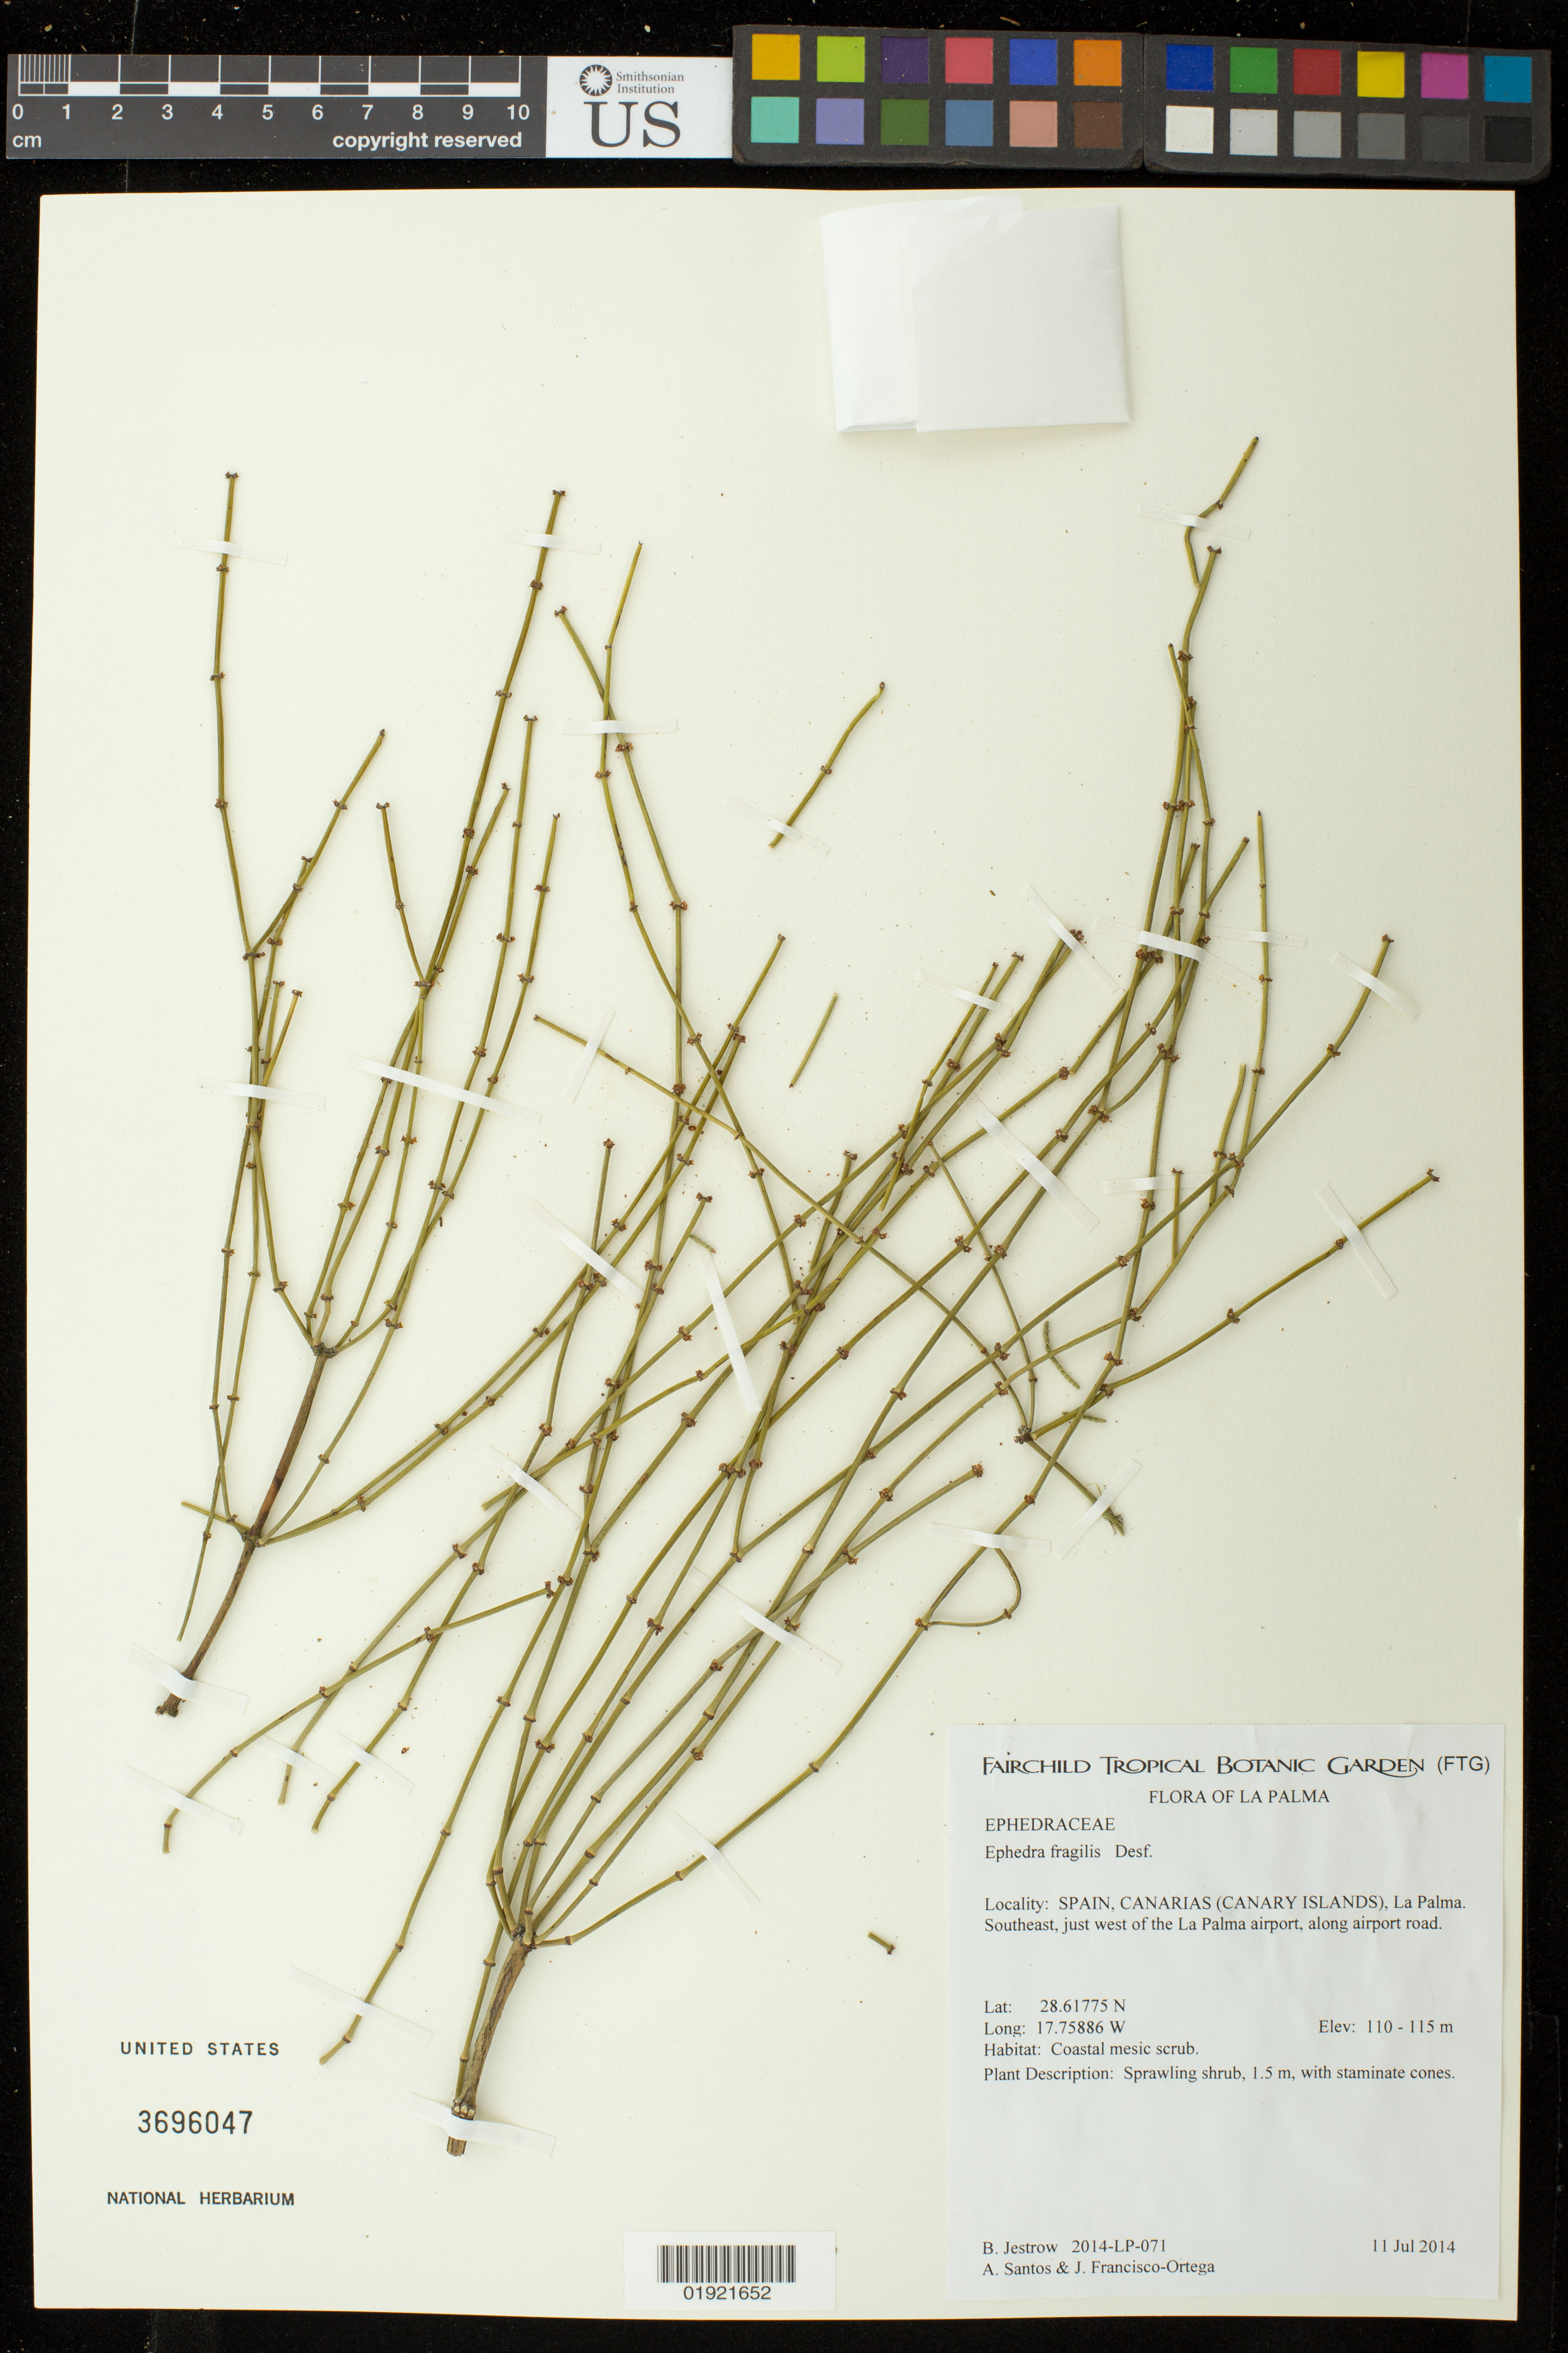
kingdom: Plantae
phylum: Tracheophyta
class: Gnetopsida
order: Ephedrales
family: Ephedraceae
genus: Ephedra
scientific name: Ephedra fragilis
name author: Desf.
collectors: B. Jestrow, A. Santos & J. Francisco-Ortega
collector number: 2014-LP-071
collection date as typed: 11 Jul 2014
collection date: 2014-07-11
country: Spain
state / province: Canarias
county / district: Santa Cruz de Tenerife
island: La Palma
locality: La Palma. Southeast, just west of the La Palma airport, along airport road.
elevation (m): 110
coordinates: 28.61775 N, 17.75886 W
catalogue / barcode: US 3696047